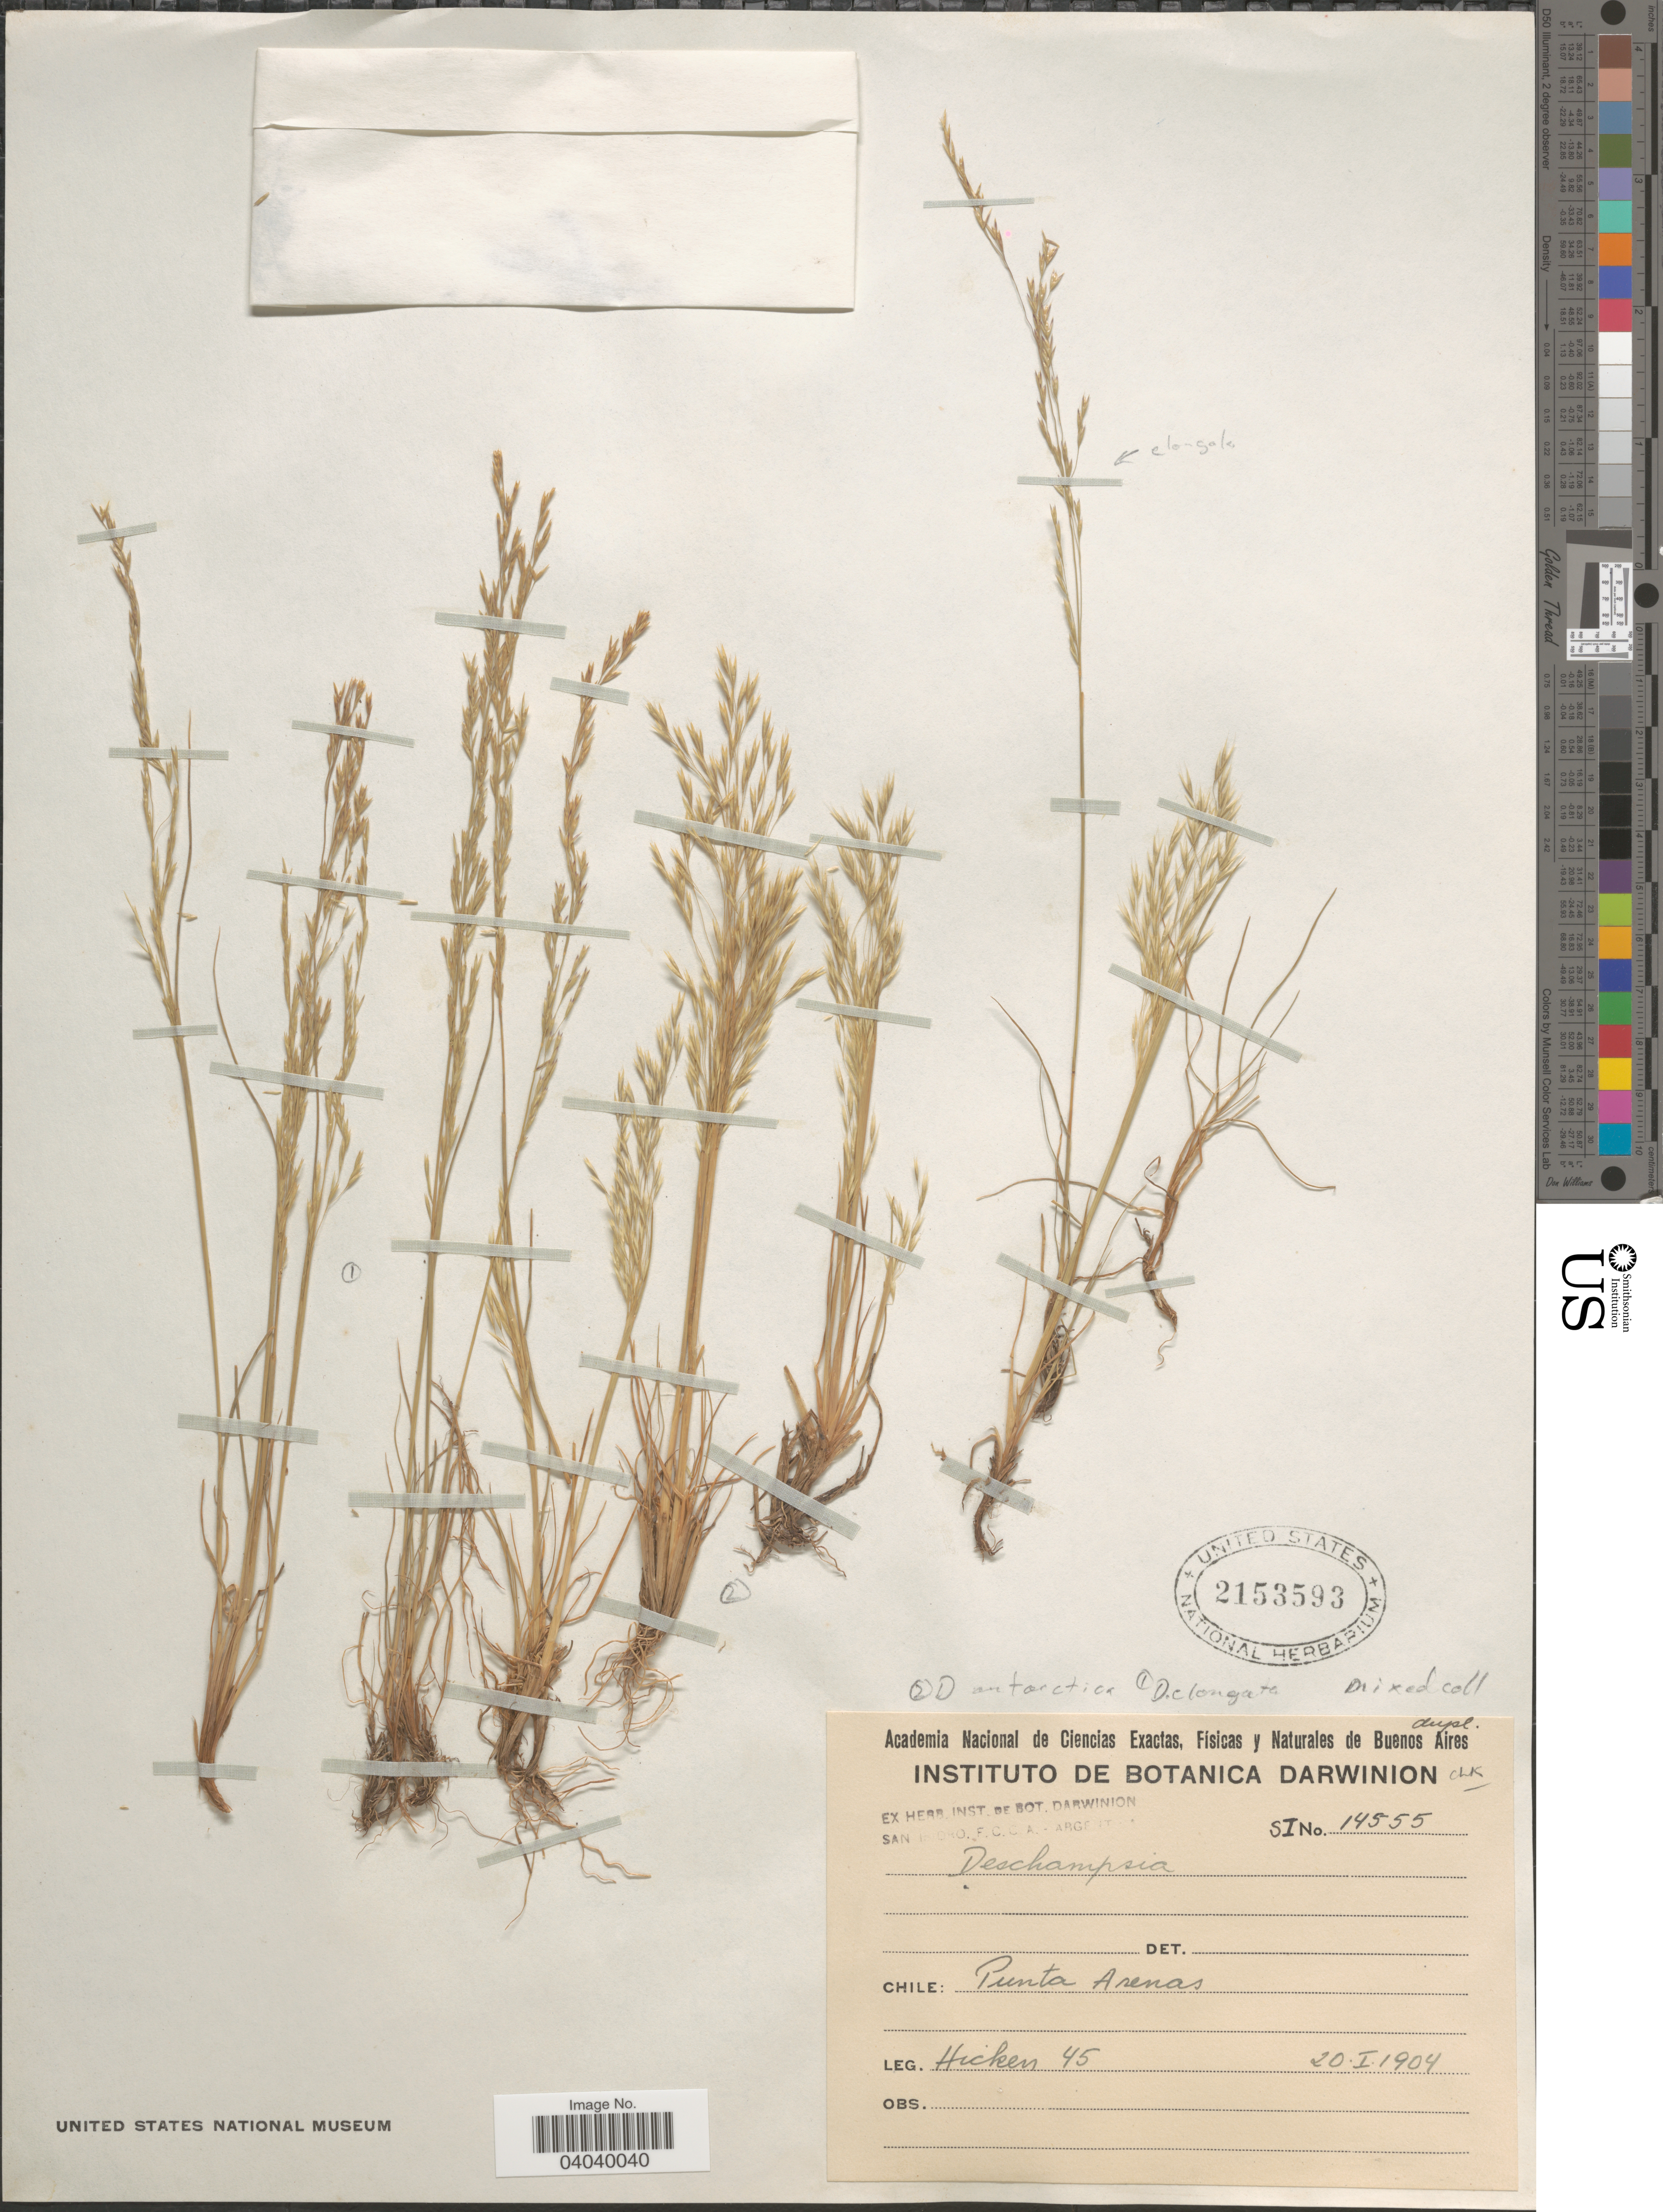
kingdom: Plantae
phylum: Tracheophyta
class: Liliopsida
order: Poales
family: Poaceae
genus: Deschampsia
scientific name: Deschampsia elongata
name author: (Hook.) Munro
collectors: Hicken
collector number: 45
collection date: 1904-01-20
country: Chile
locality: Punta Arenas.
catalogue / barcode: US 2153593